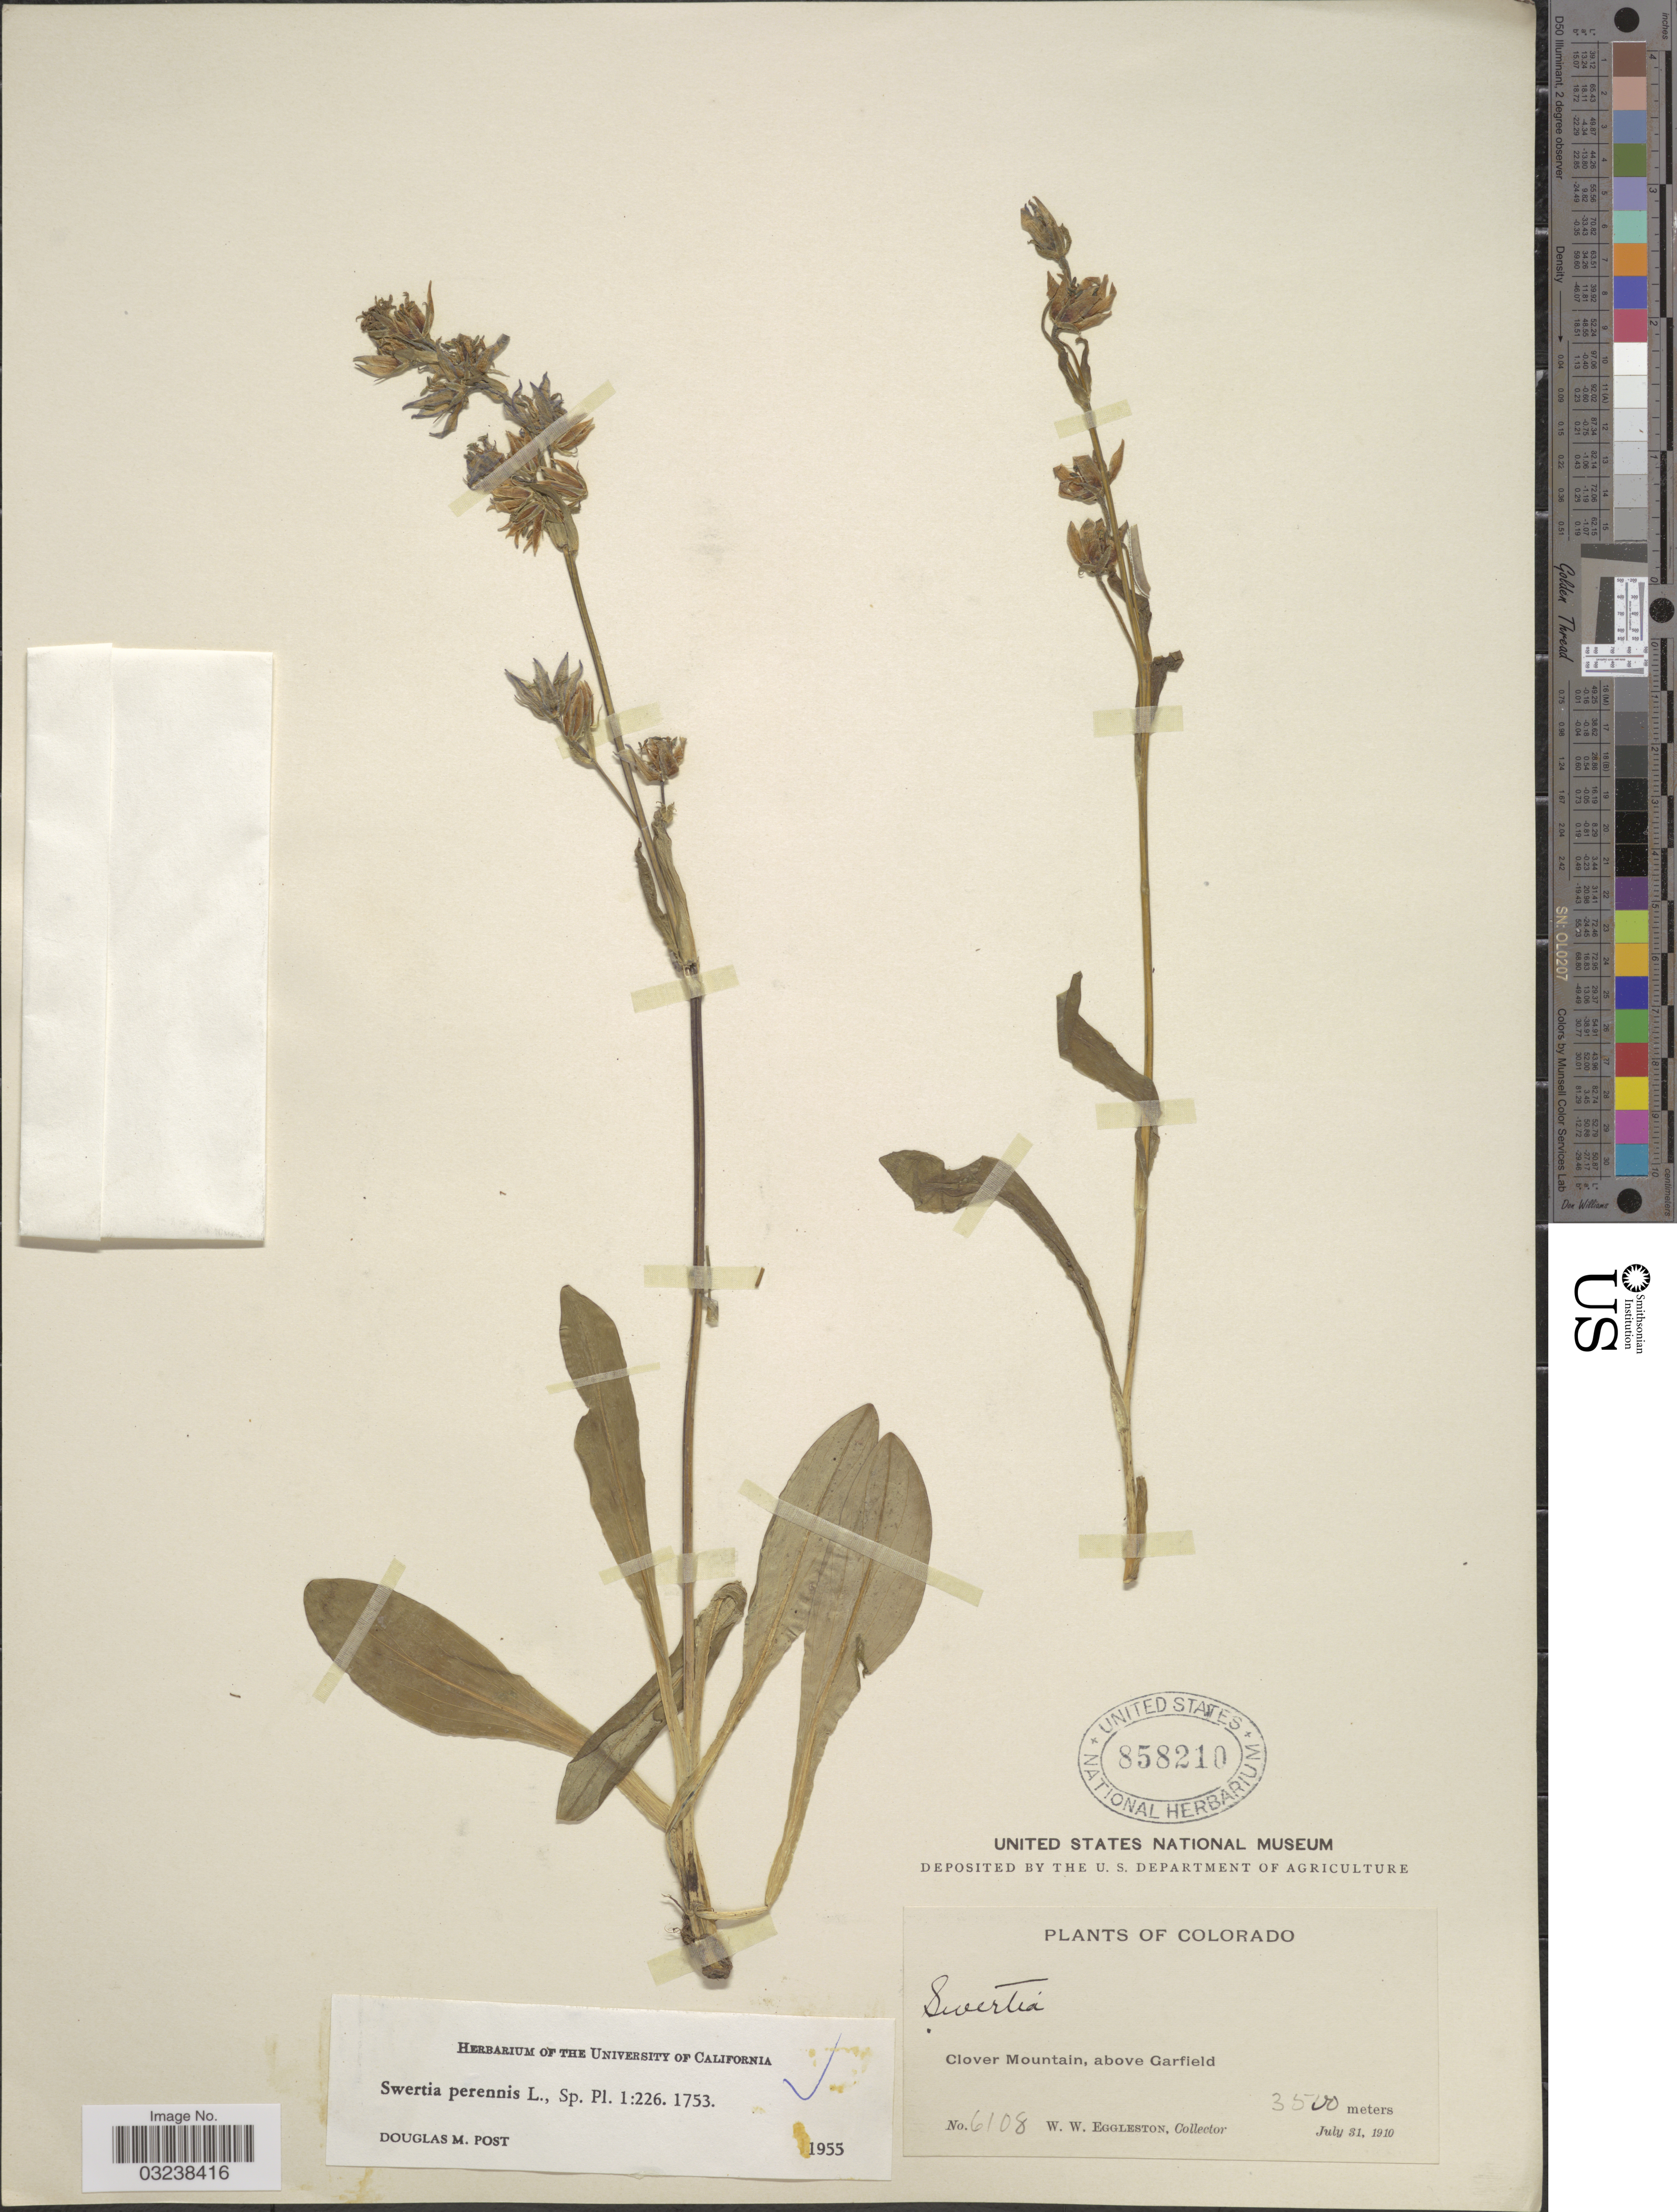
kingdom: Plantae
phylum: Tracheophyta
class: Magnoliopsida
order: Gentianales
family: Gentianaceae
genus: Swertia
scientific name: Swertia perennis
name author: L.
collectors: W. W. Eggleston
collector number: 6108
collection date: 1910-07-31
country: United States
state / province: Colorado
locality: Clover Mountain, above Garfield.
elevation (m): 3500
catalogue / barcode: US 858210